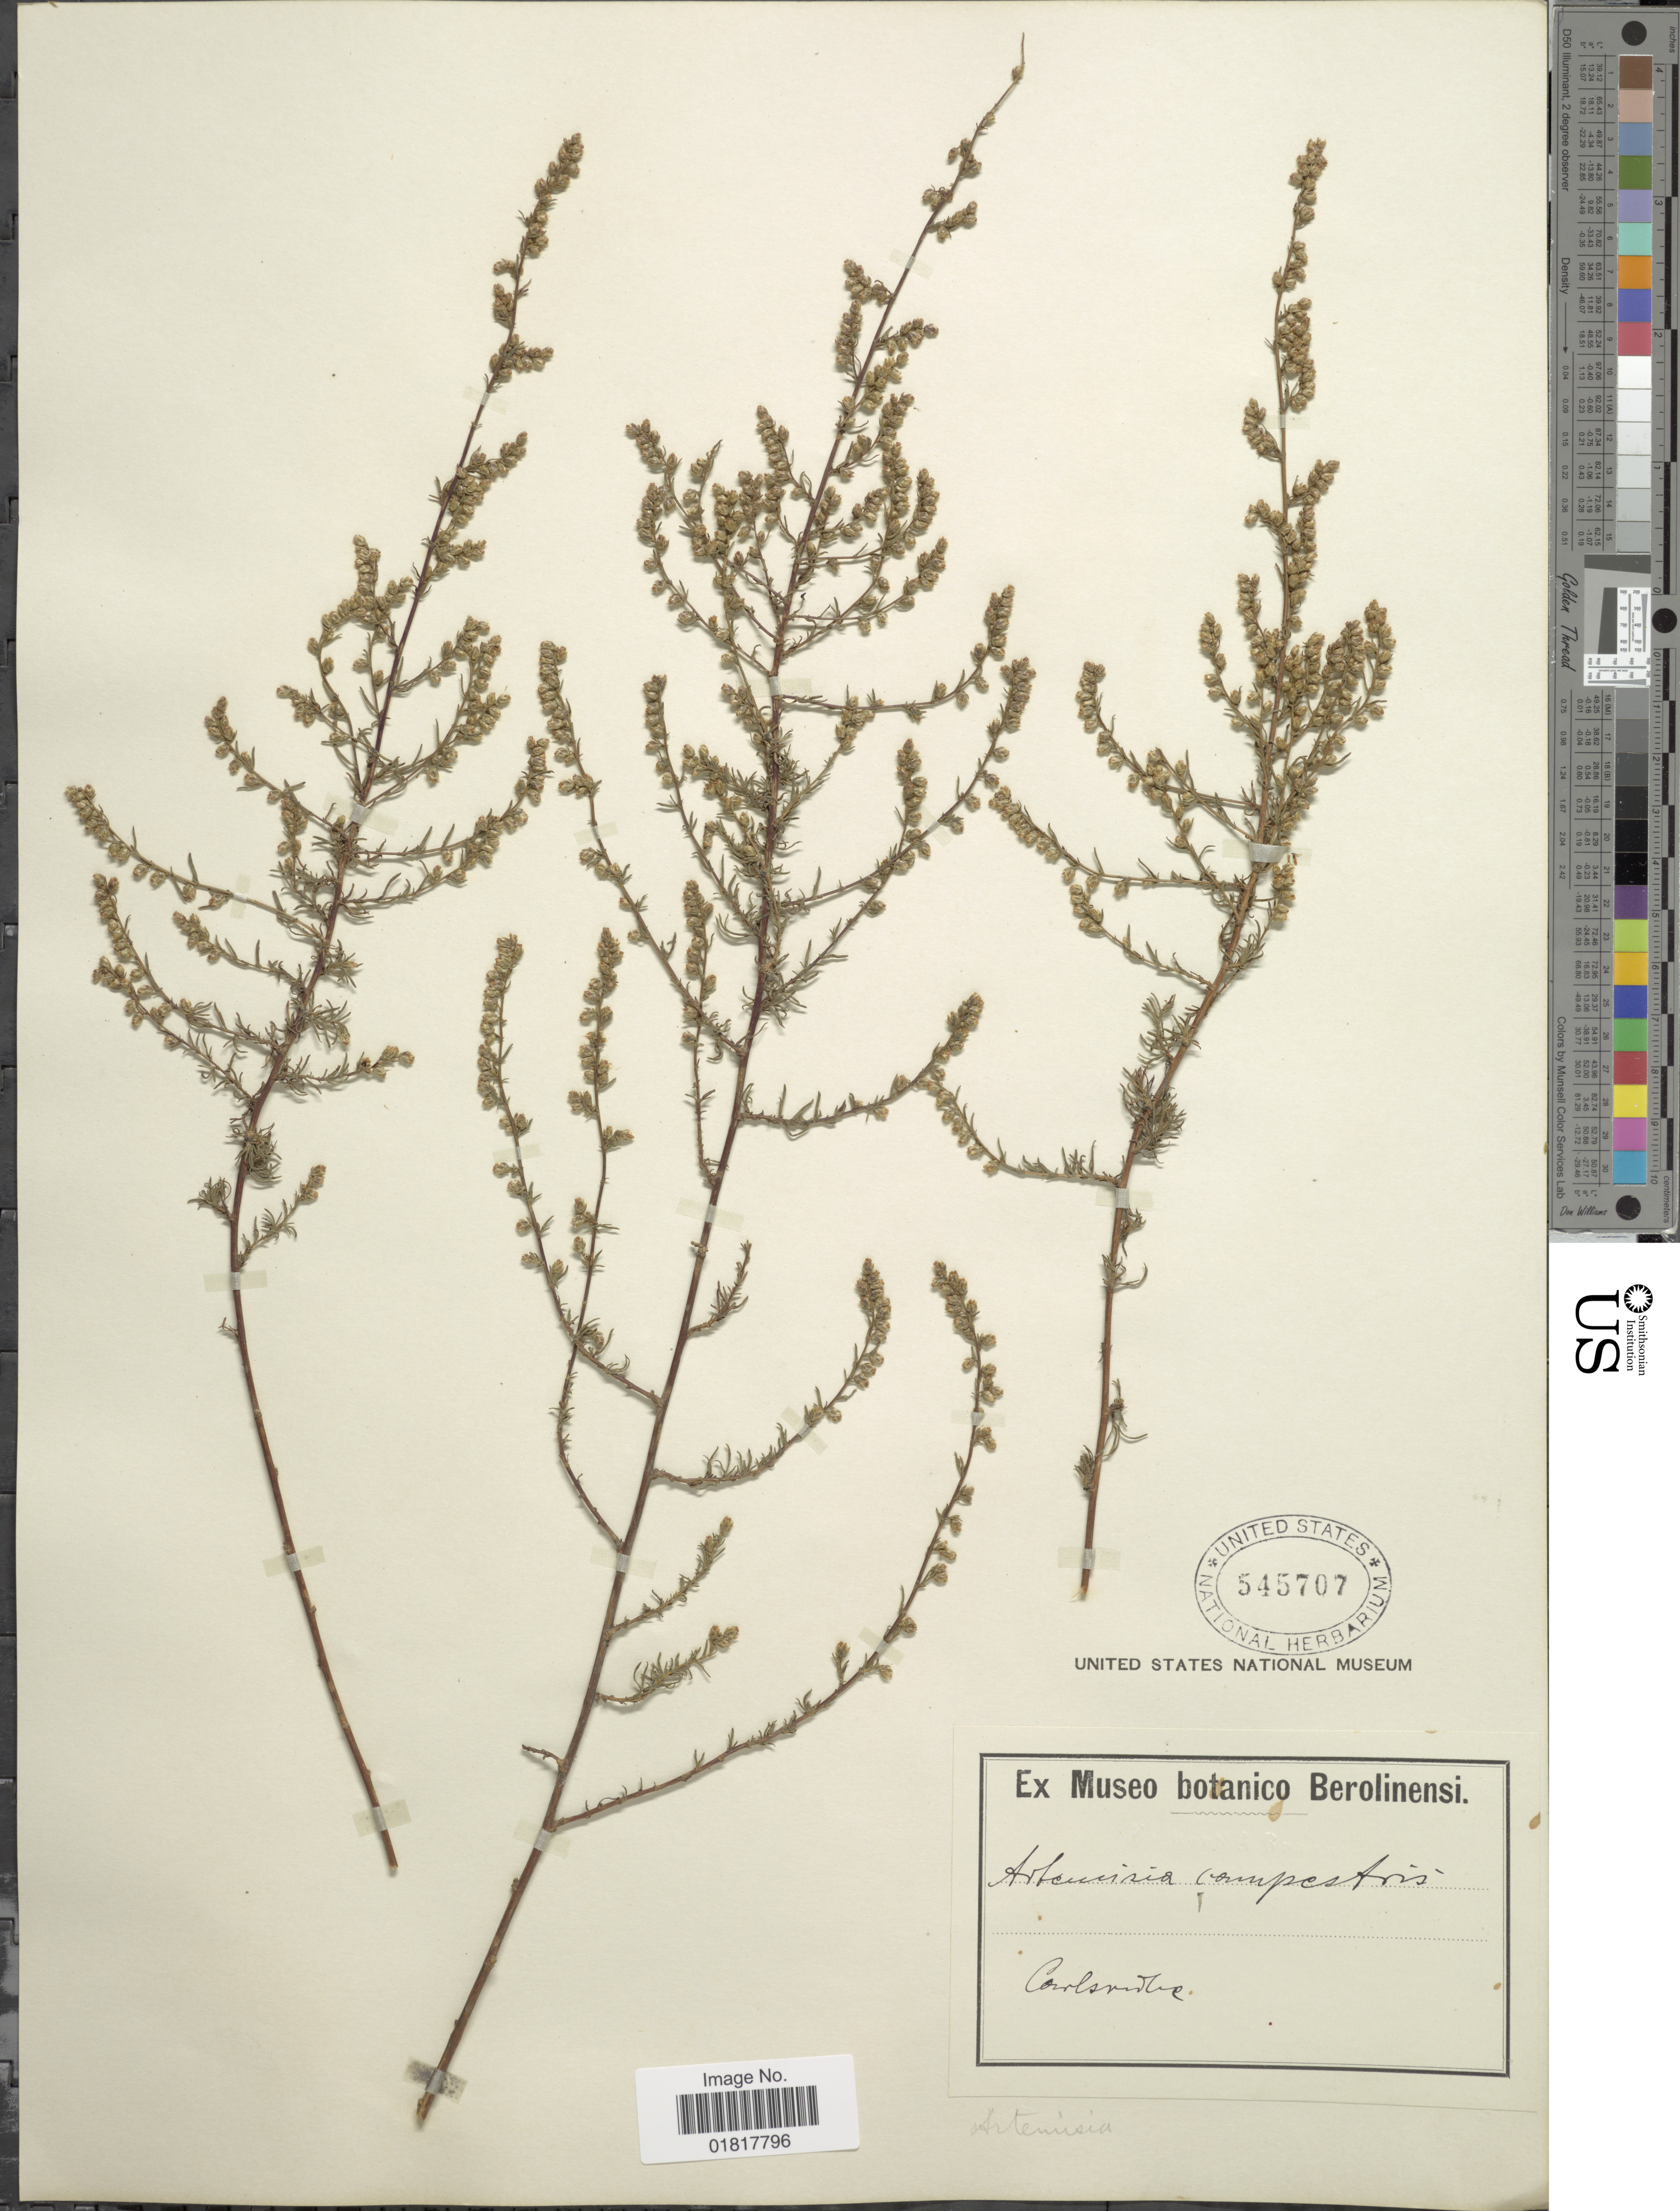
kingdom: Plantae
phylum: Tracheophyta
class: Magnoliopsida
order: Asterales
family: Asteraceae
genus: Artemisia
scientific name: Artemisia campestris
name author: L.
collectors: ex Museo Botanico Berolinensi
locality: Carlsnike [interpreted]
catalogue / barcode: US 545707